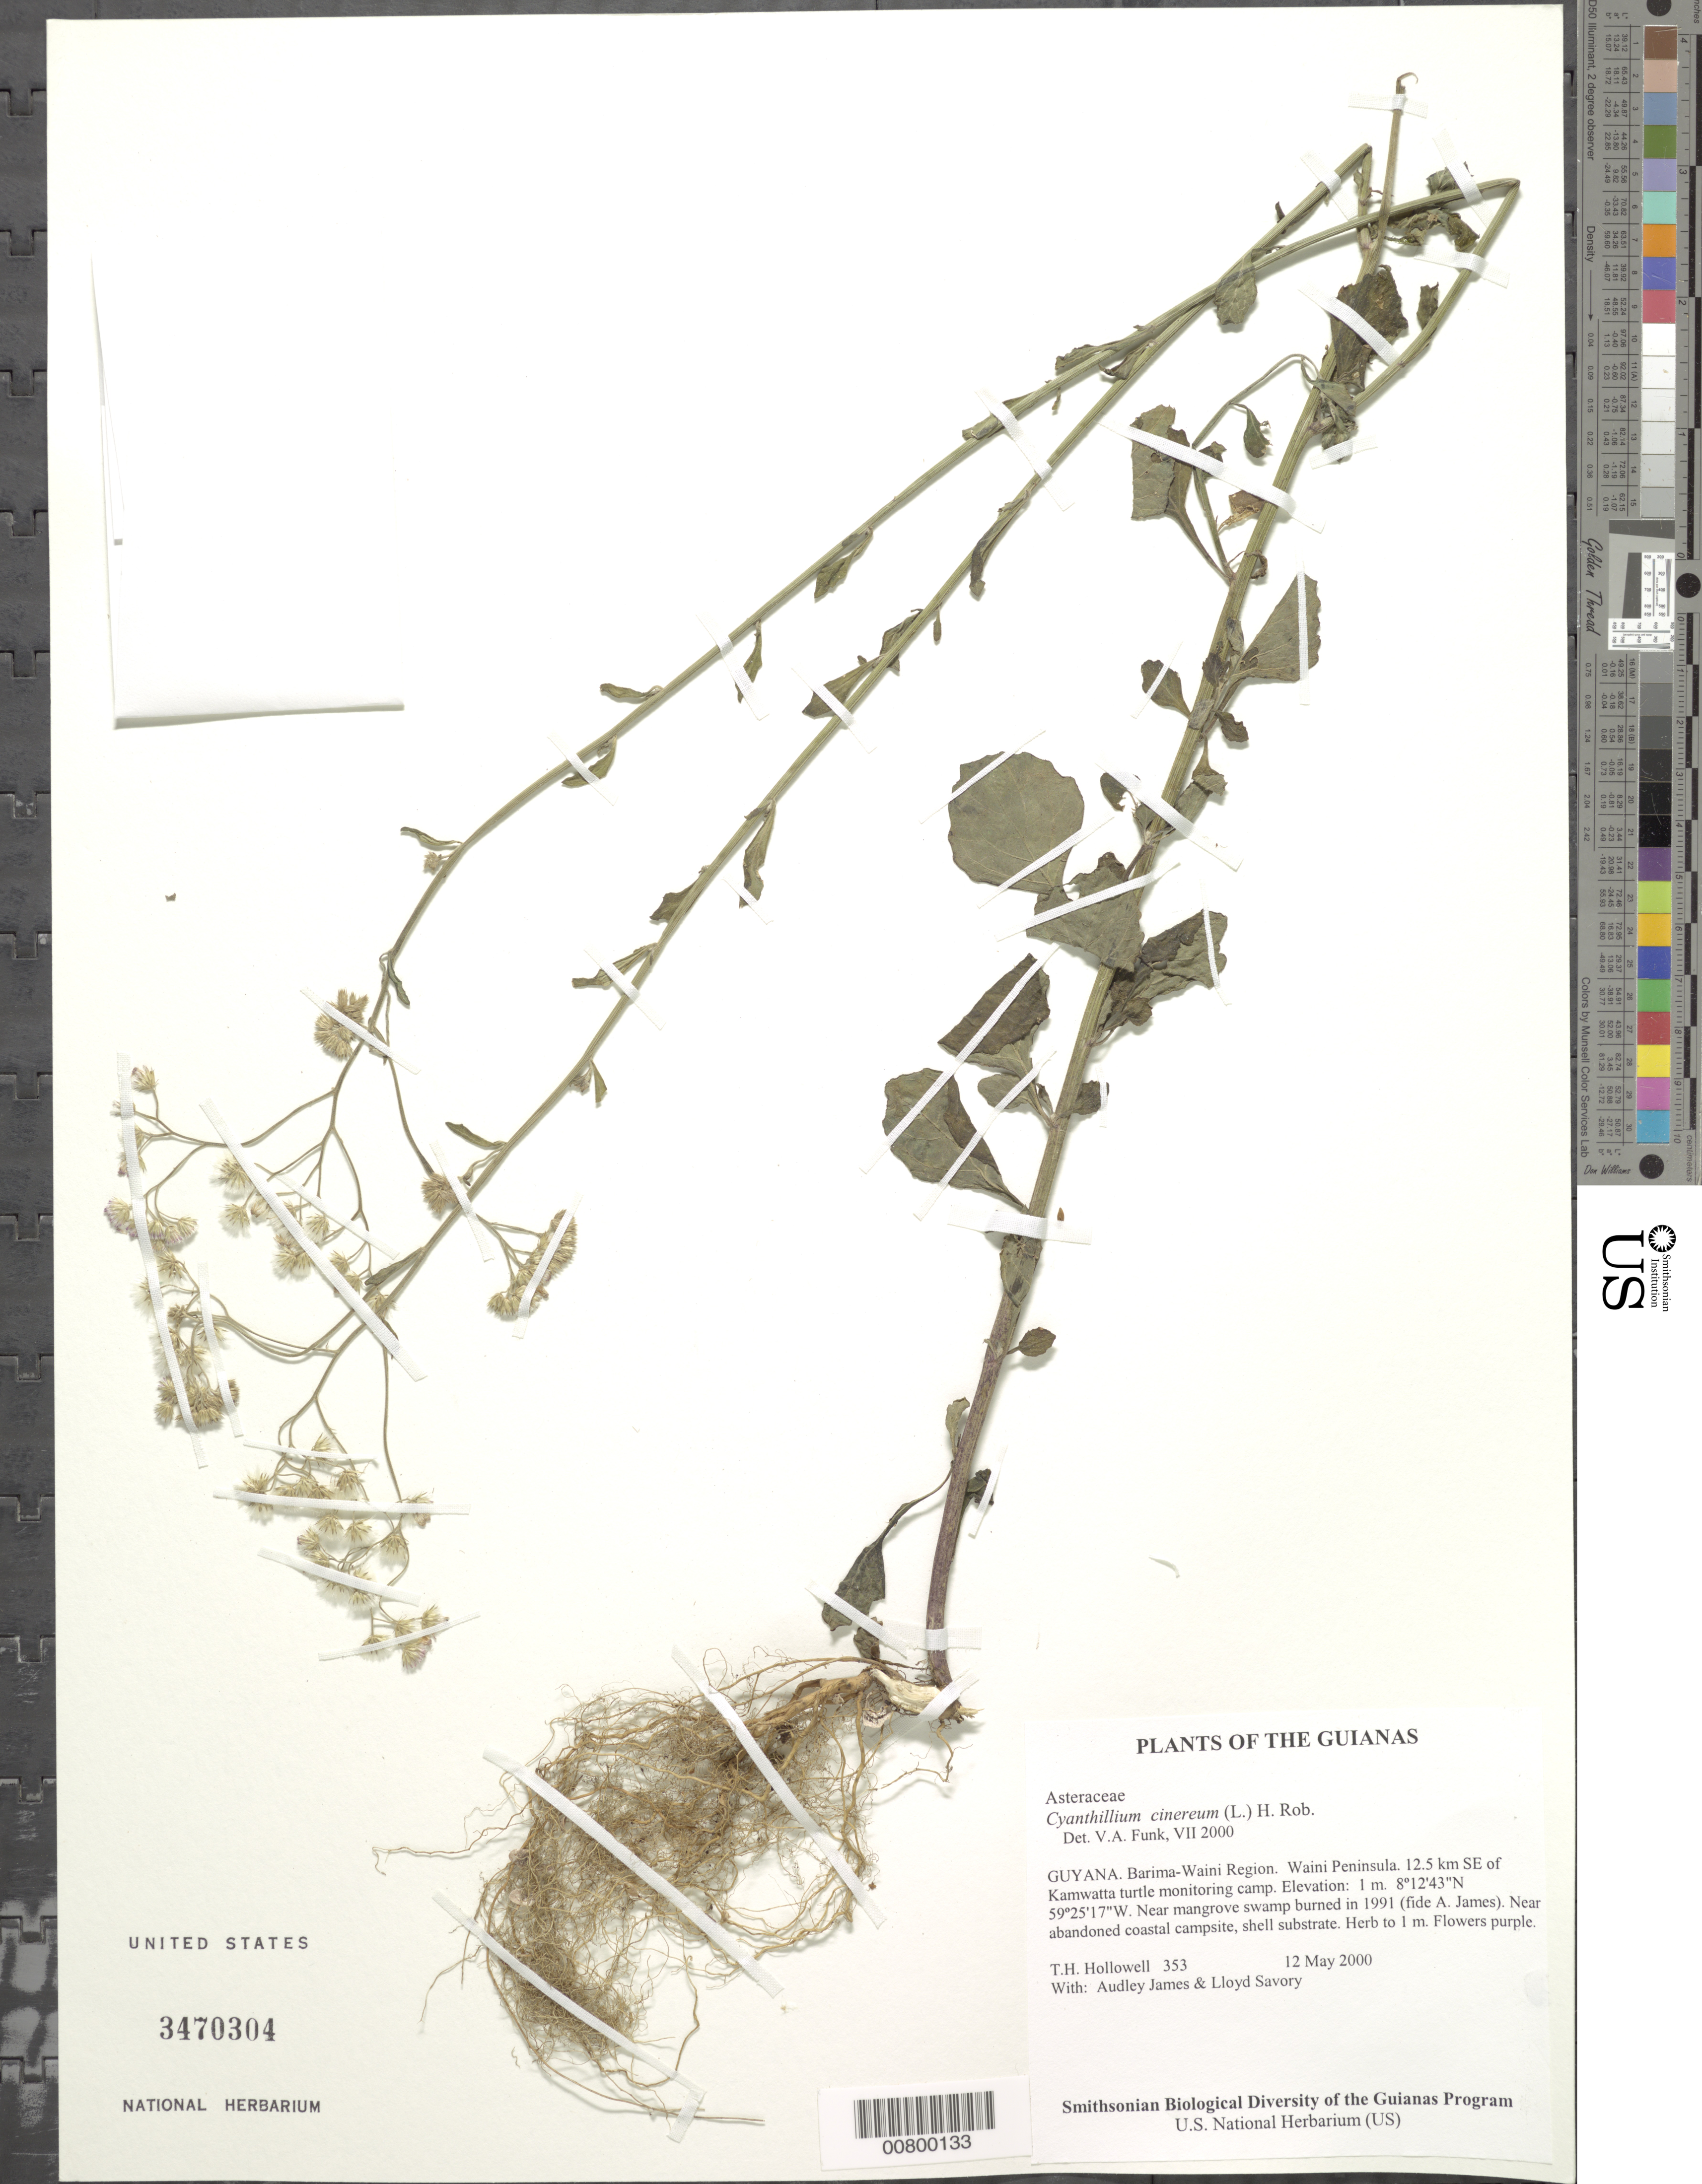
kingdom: Plantae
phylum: Tracheophyta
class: Magnoliopsida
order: Asterales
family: Asteraceae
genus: Cyanthillium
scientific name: Cyanthillium cinereum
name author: (L.) H. Rob.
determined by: Funk, Vicki A., (BOT), Smithsonian Institution - National Museum of Natural History (UNITED STATES)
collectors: T. Hollowell, A. James & L. Savory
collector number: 353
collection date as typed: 12 May 2000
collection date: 2000-05-12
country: Guyana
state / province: Barima-Waini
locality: Waini Peninsula. 12.5 km SE of Kamwatta turtle monitoring camp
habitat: Near mangrove swamp burned in 1991 (fide A. James). Near abandoned coastal campsite, shell substrate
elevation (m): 1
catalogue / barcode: US 3470304